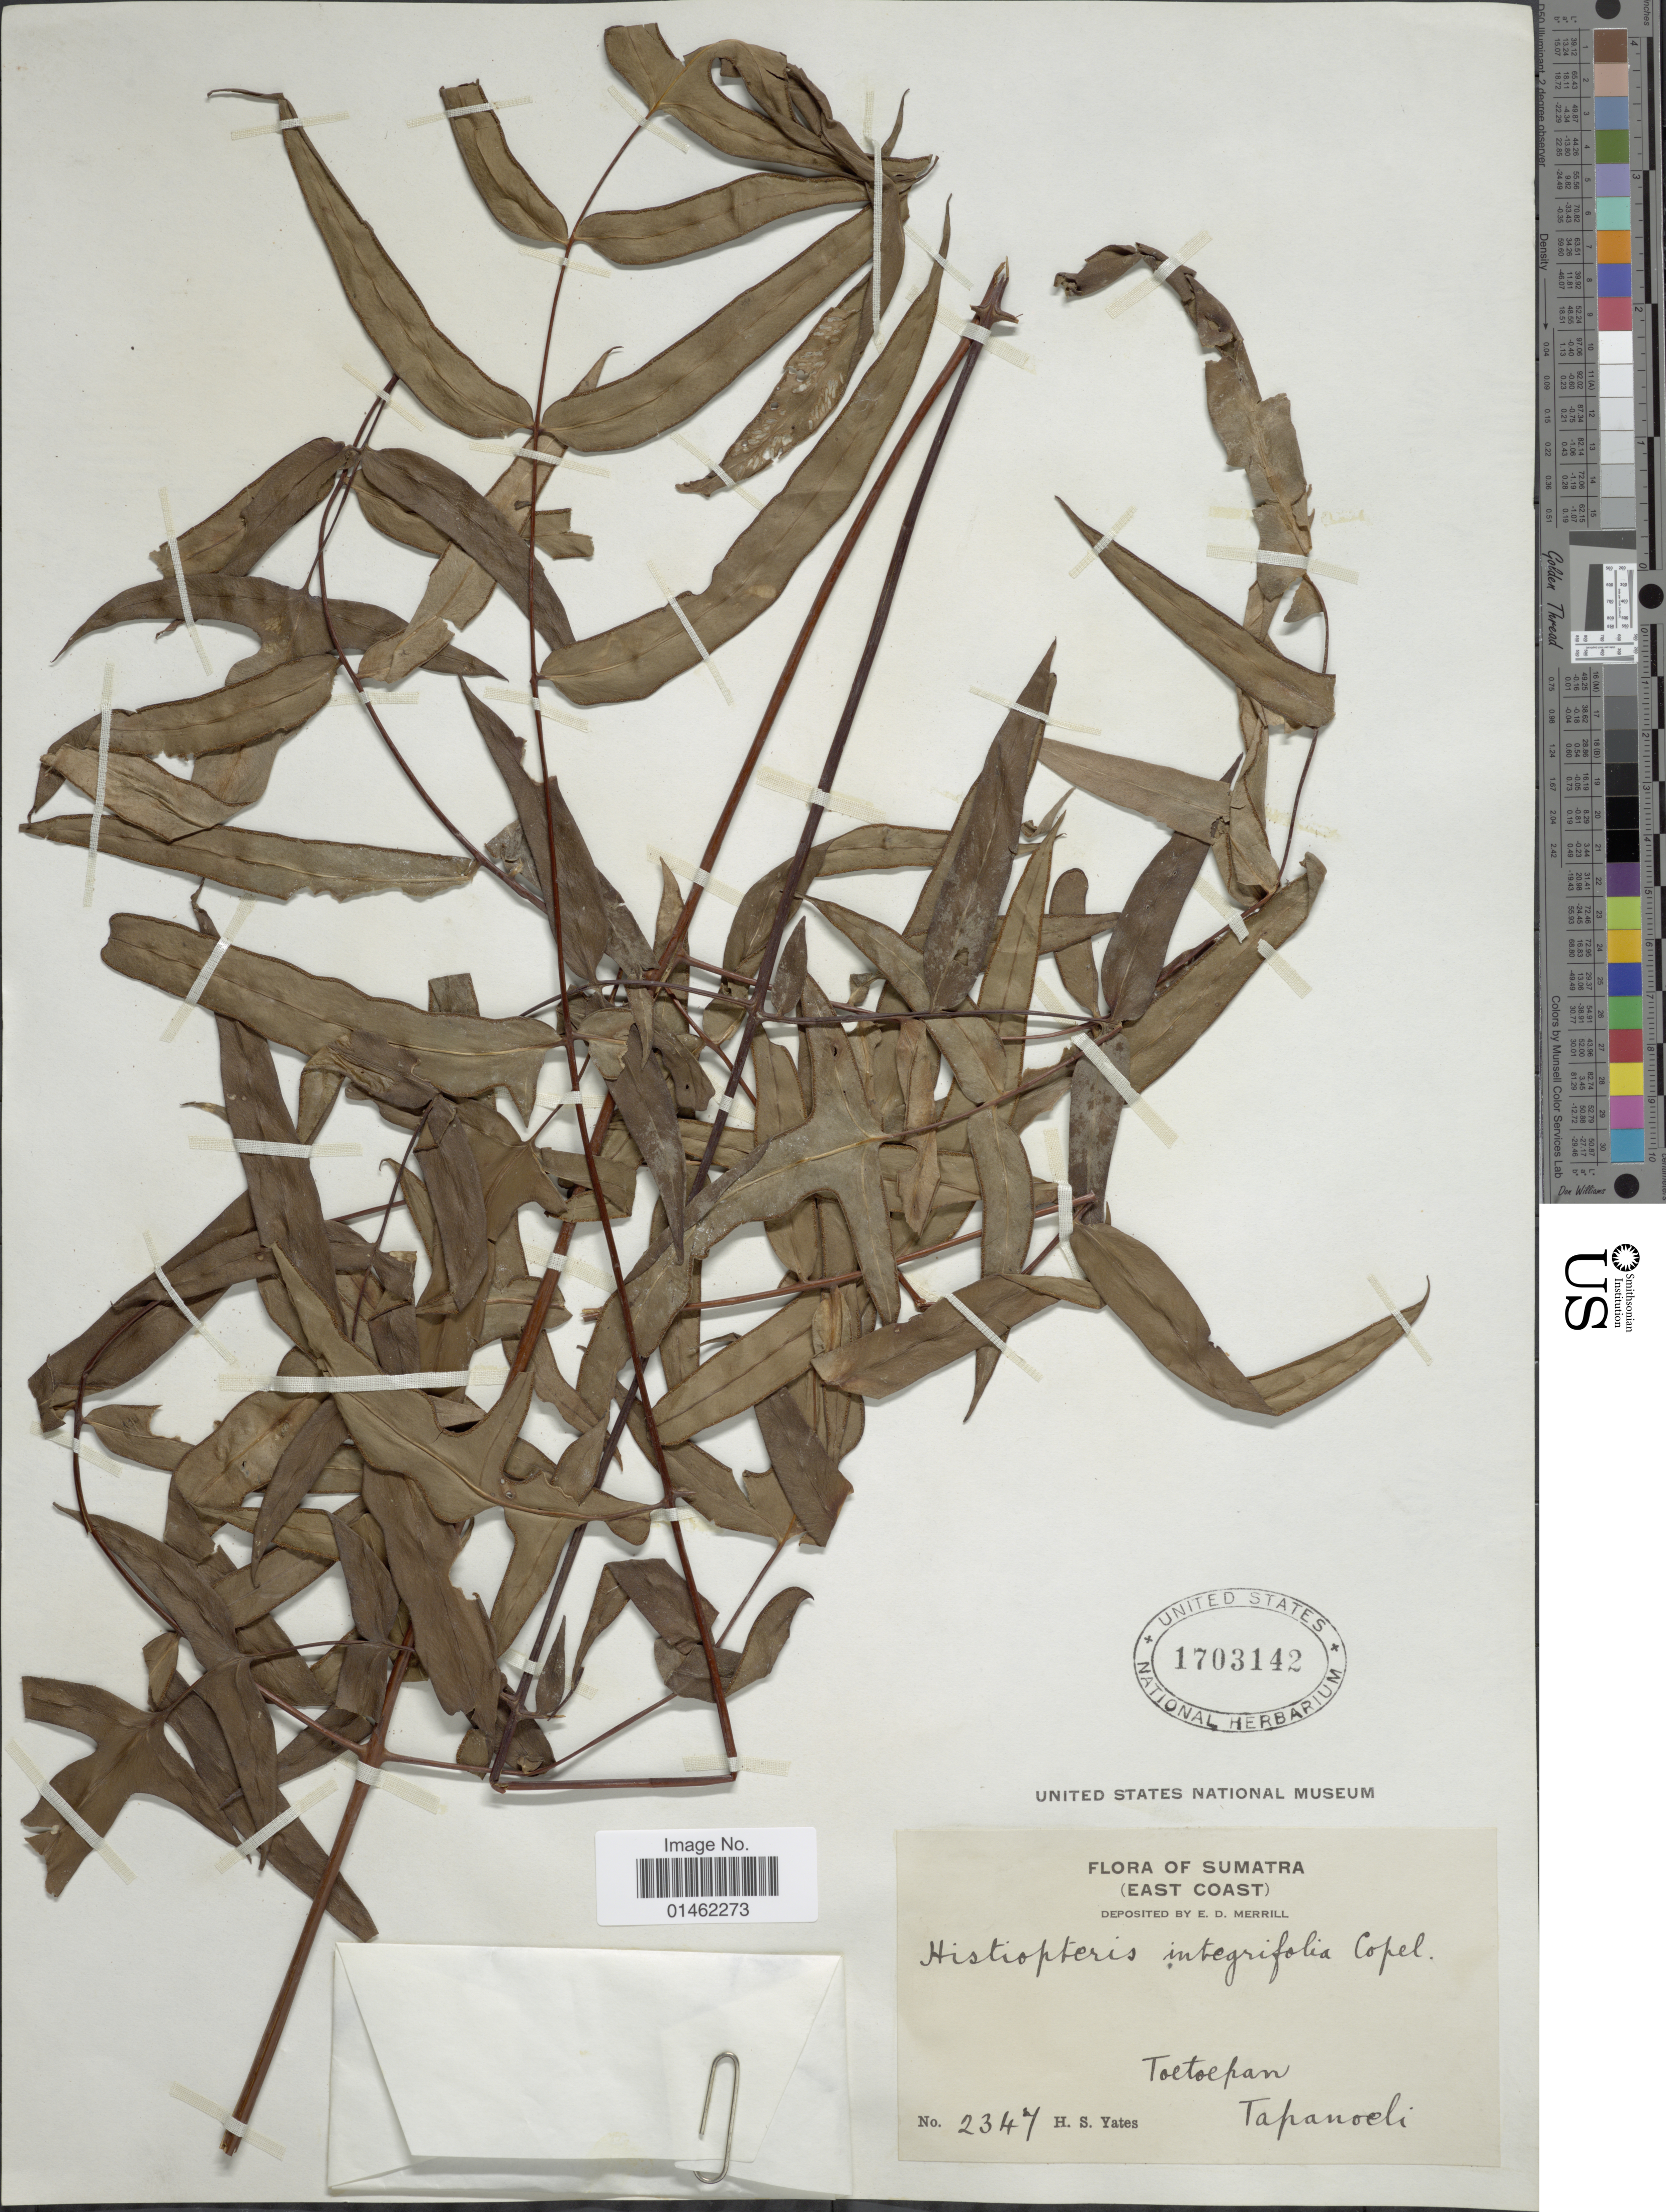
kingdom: Plantae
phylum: Tracheophyta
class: Polypodiopsida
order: Polypodiales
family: Dennstaedtiaceae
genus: Histiopteris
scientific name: Histiopteris stipulacea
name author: (Hook.) Copel.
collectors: H. S. Yates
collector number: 2347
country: Indonesia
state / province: Sumatra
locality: (East Coast), Toetoepan, Tapanoeli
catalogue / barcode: US 1703142